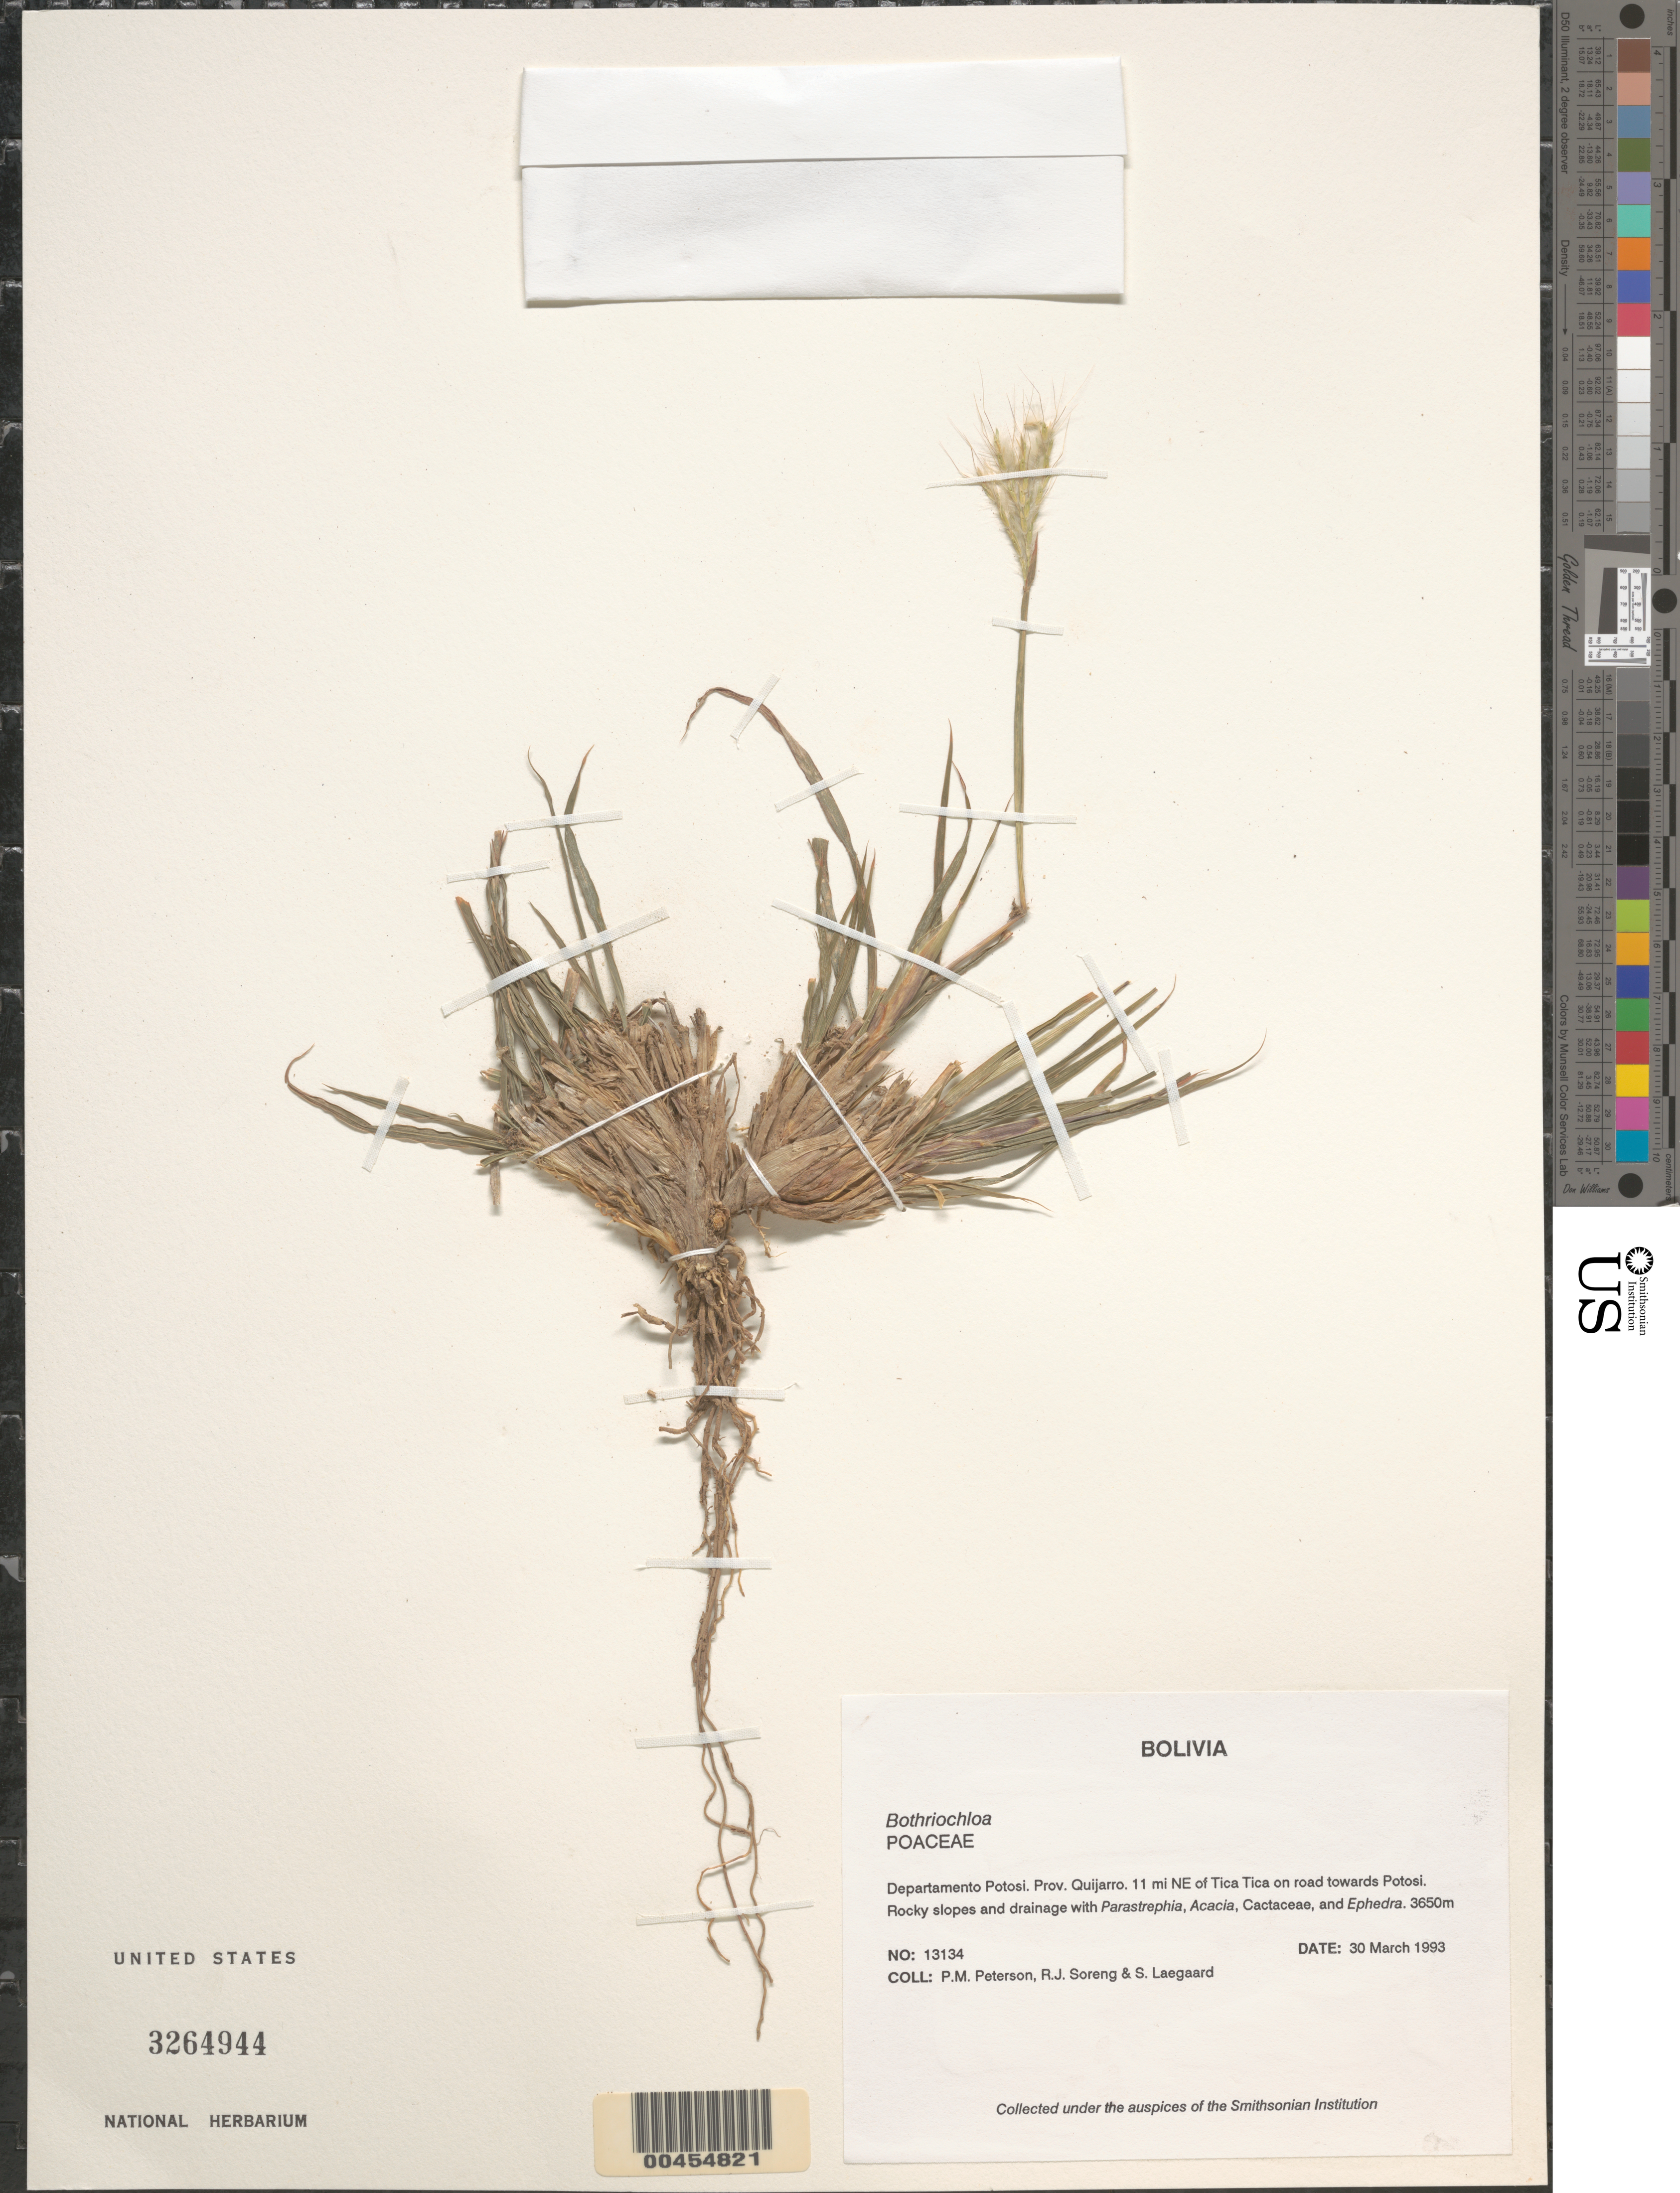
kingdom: Plantae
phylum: Tracheophyta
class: Liliopsida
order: Poales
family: Poaceae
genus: Bothriochloa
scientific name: Bothriochloa sp.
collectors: P. M. Peterson, R. J. Soreng & S. Lægaard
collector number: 13134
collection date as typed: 30 Mar 1993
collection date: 1993-03-30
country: Bolivia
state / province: Potosí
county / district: Quijarro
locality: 11 mi NE of Tica Tica on road towards Potosi.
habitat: Rocky slopes and drainage with Parastrephia, Acacia, Cactaceae, and Ephedra.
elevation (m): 3650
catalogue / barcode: US 3264944